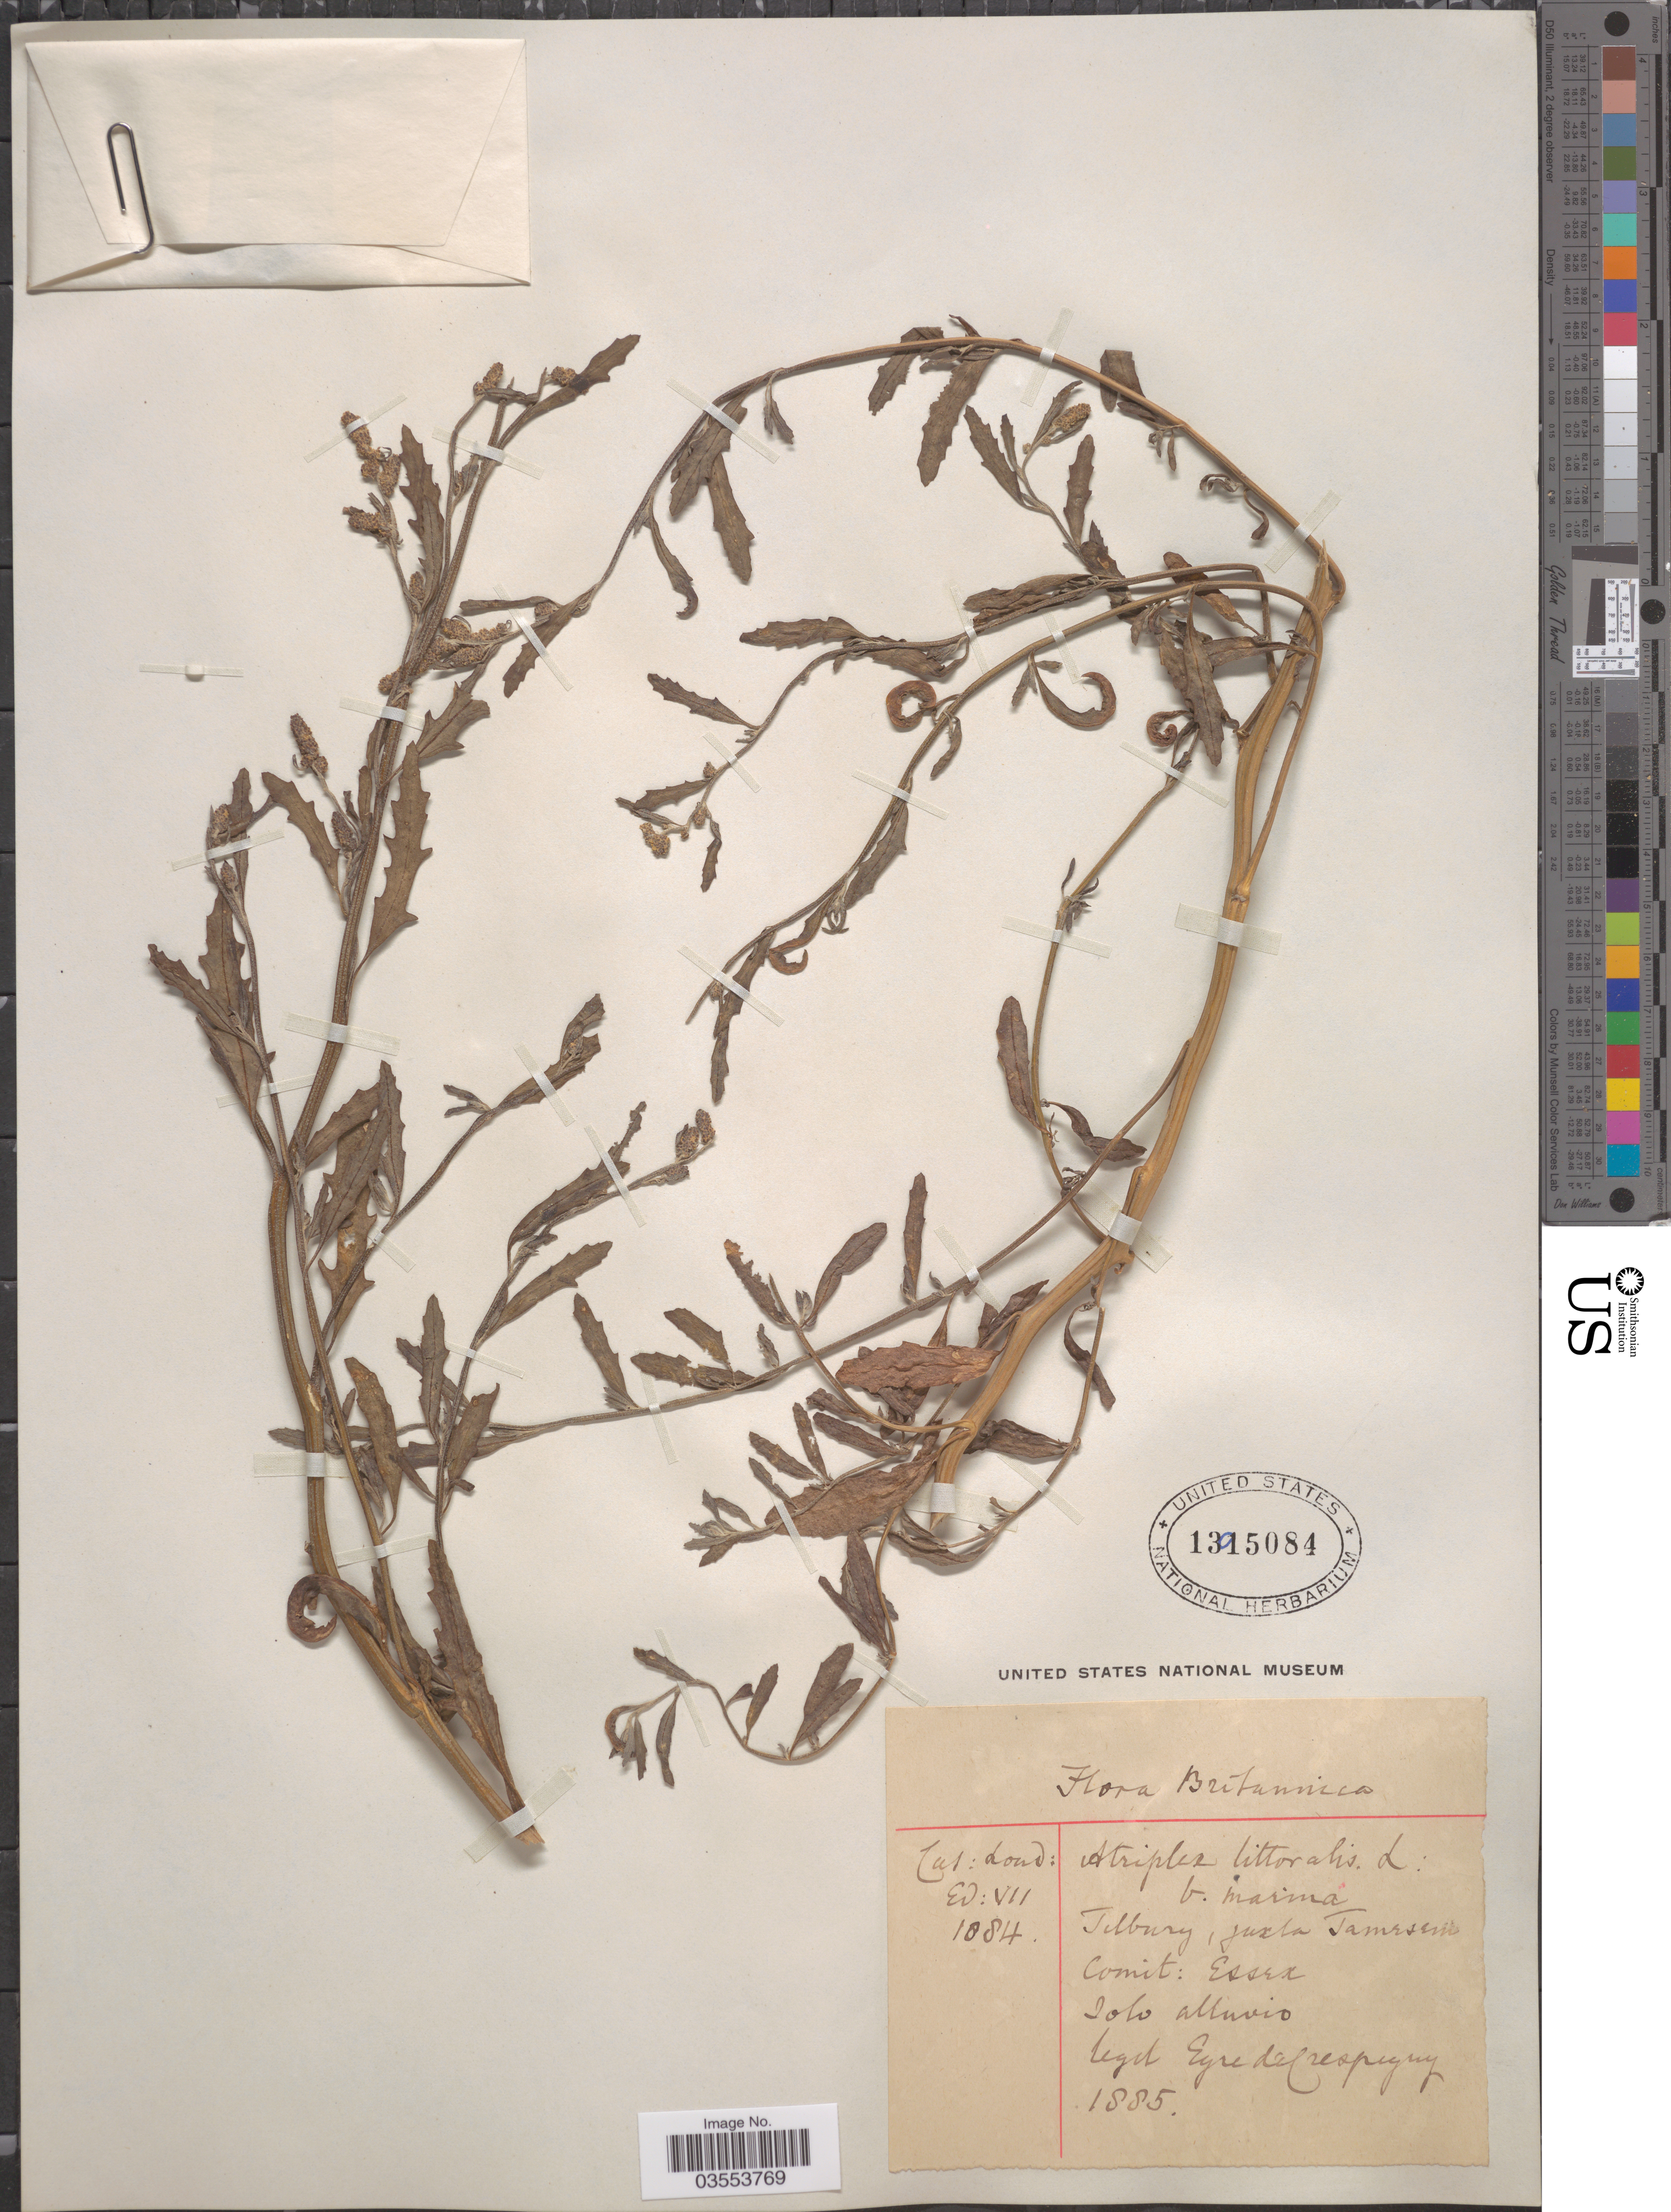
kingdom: Plantae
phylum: Tracheophyta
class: Magnoliopsida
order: Caryophyllales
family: Amaranthaceae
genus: Atriplex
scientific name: Atriplex littoralis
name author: L.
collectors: E. de Crespigny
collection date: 1885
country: United Kingdom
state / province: England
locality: Tilbury juxta Tamesenii. Comit: Essex.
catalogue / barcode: US 1395084